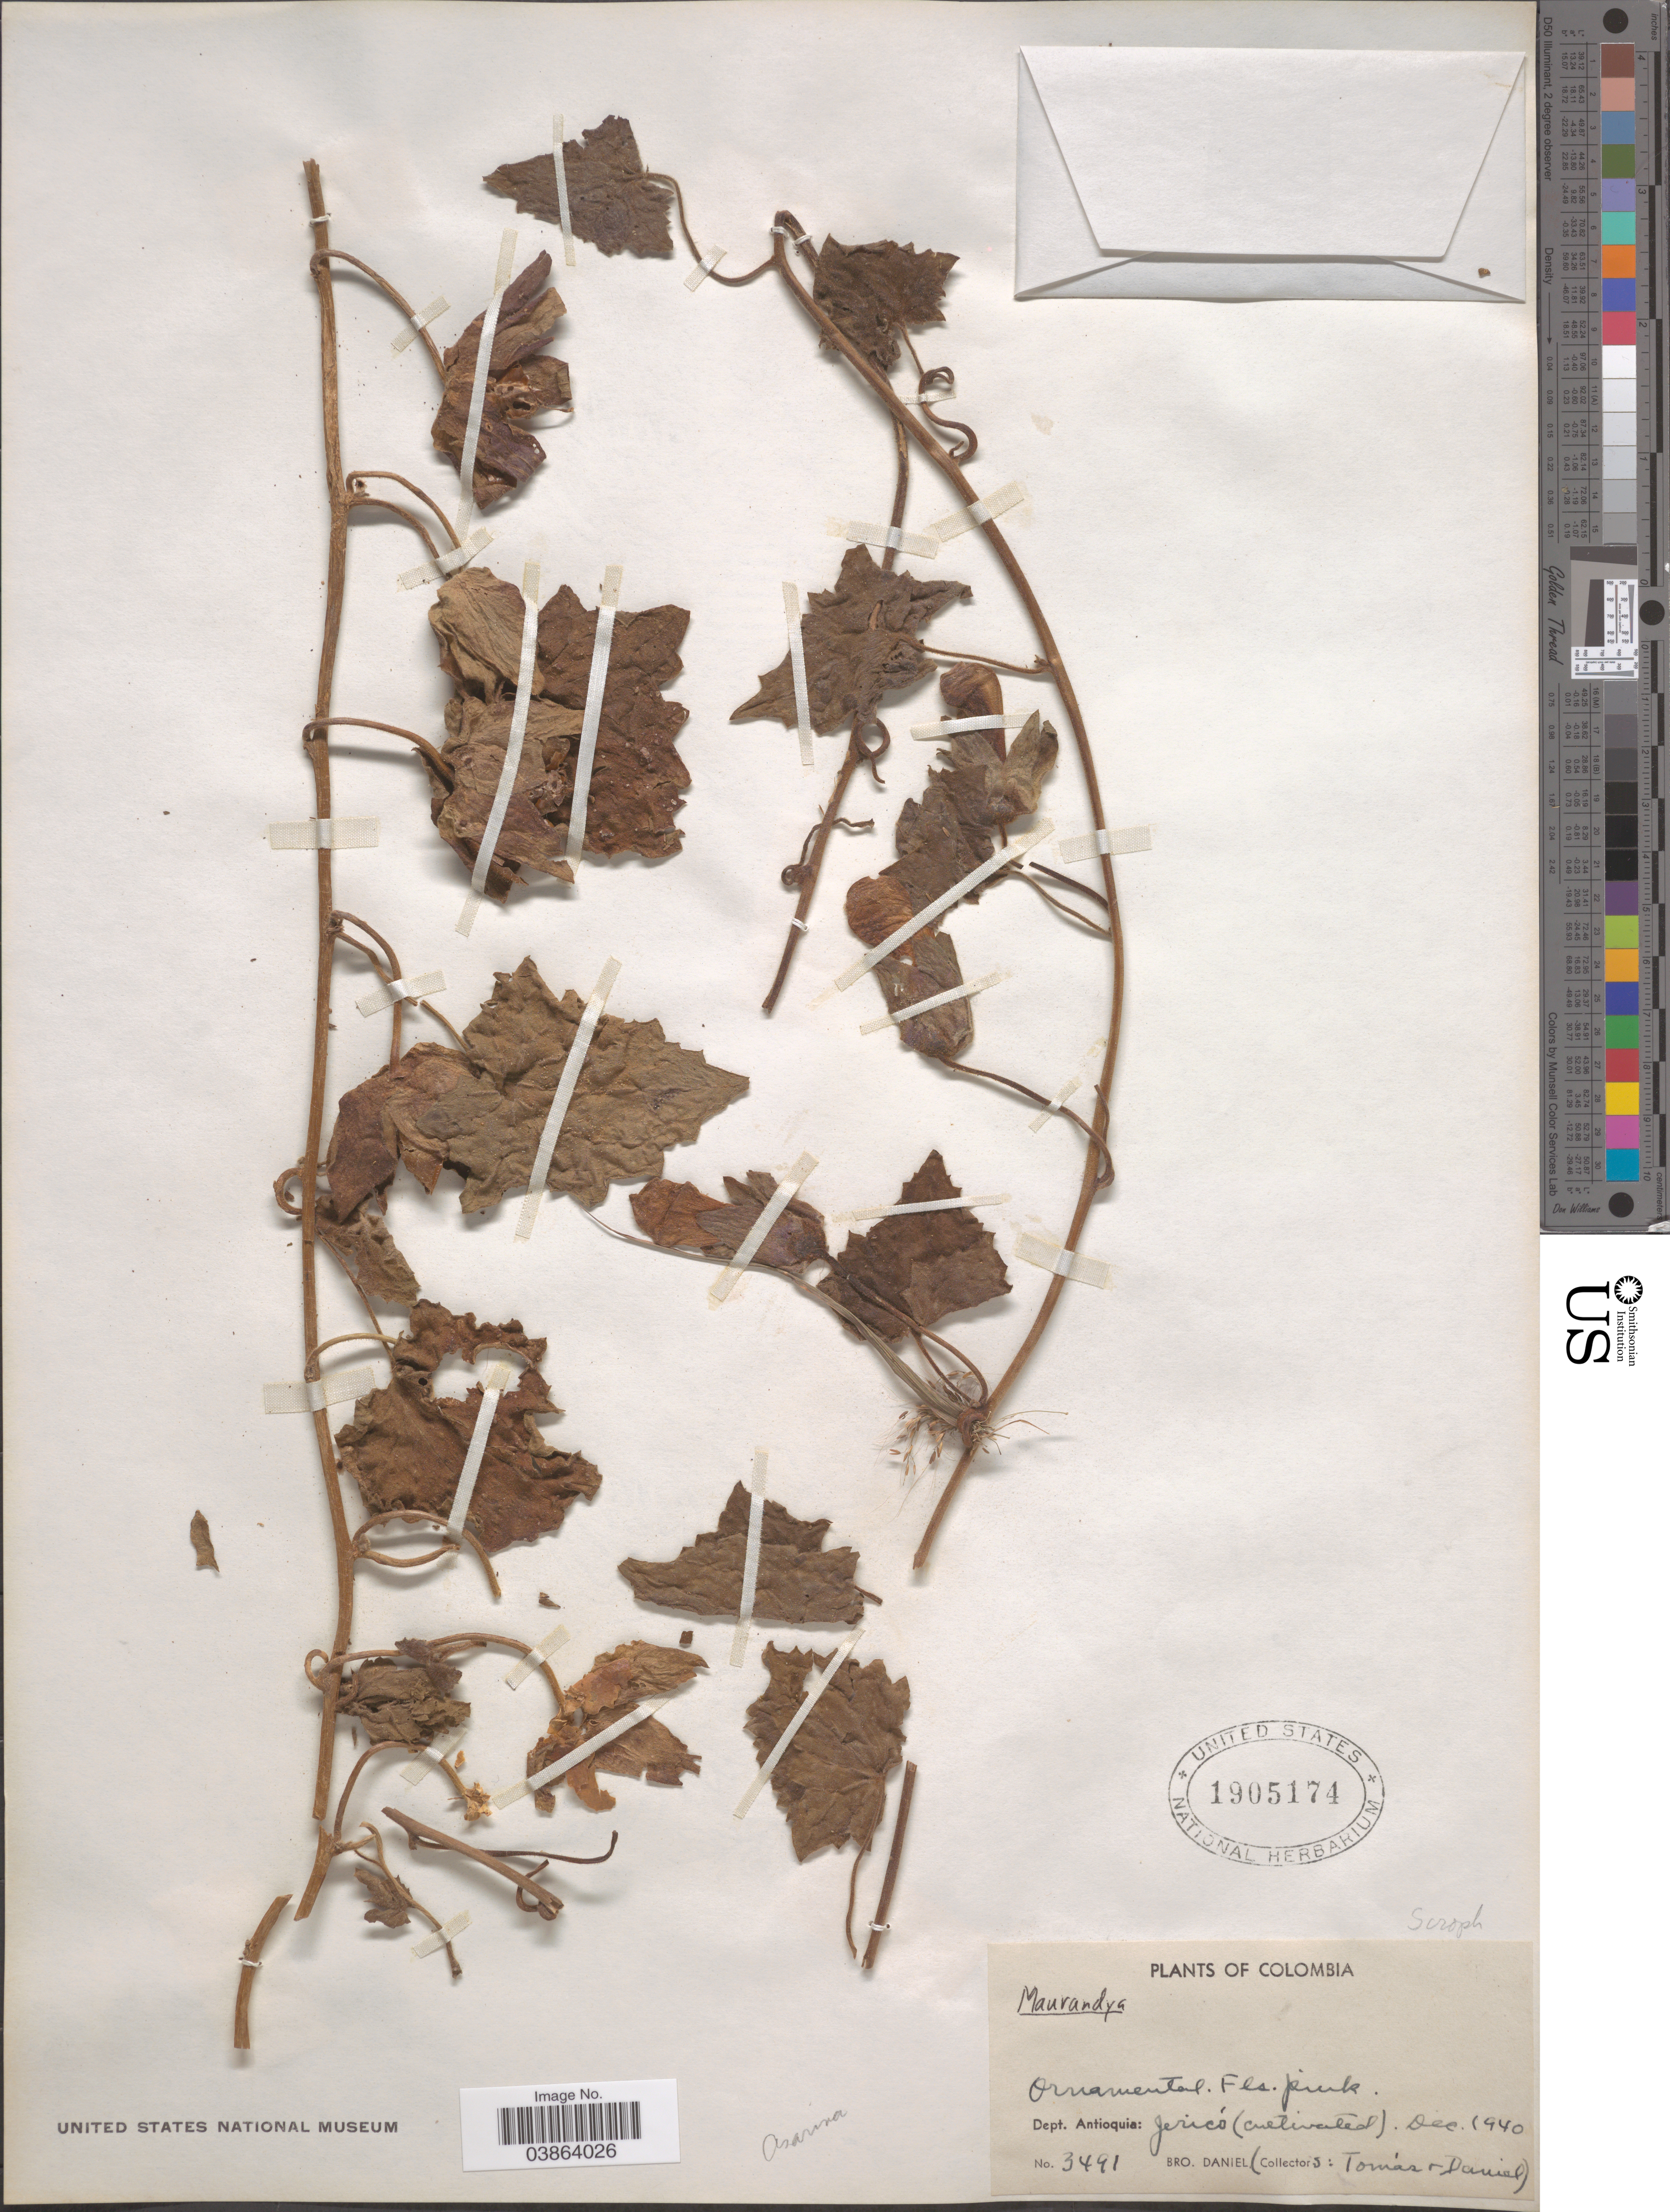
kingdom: Plantae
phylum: Tracheophyta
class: Magnoliopsida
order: Lamiales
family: Plantaginaceae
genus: Asarina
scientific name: Asarina sp.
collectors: -. Tomas & Bro. Daniel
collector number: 3491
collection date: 1940-12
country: Colombia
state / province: Antioquia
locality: Dept. Antioquia: Jericó.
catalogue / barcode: US 1905174